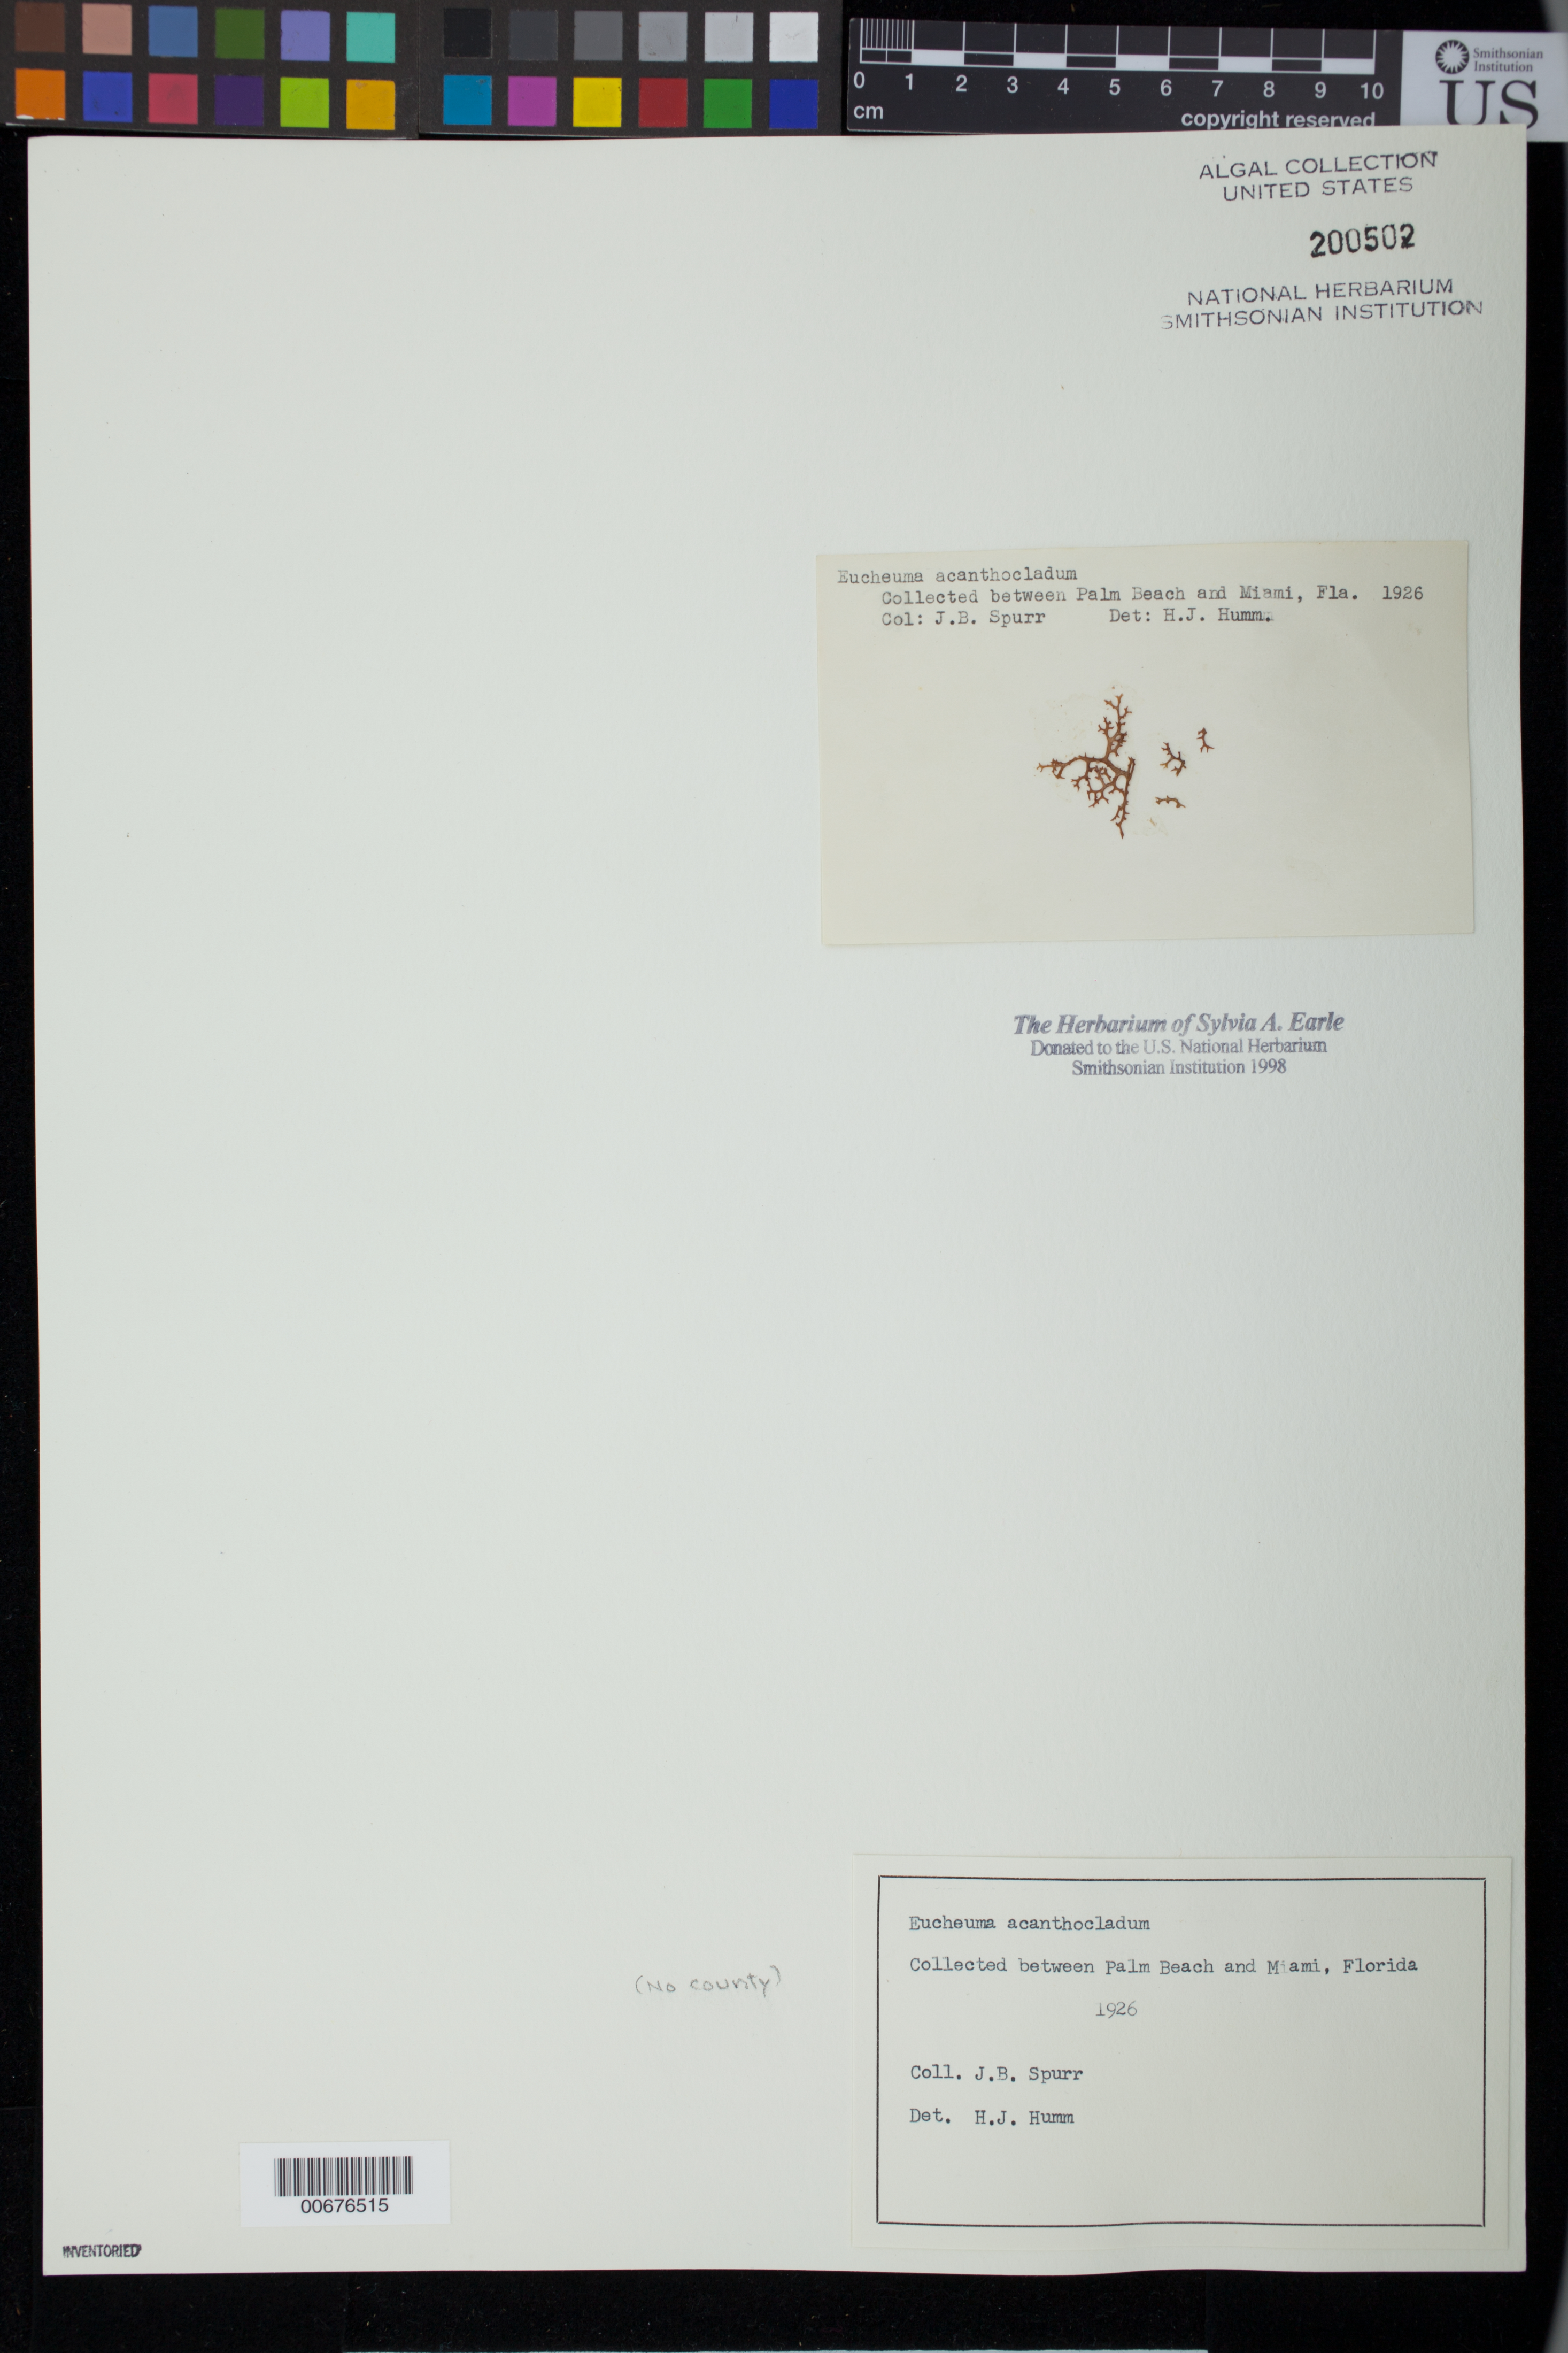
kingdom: Plantae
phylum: Rhodophyta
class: Florideophyceae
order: Gigartinales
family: Solieriaceae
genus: Meristotheca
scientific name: Meristotheca gelidium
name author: (J. Agardh) E.J. Faye & Masuda in E.J. Faye et al.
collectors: J. Spurr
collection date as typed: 1926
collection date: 1926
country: United States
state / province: Florida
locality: Between Palm Beach and Miami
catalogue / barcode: US 200502